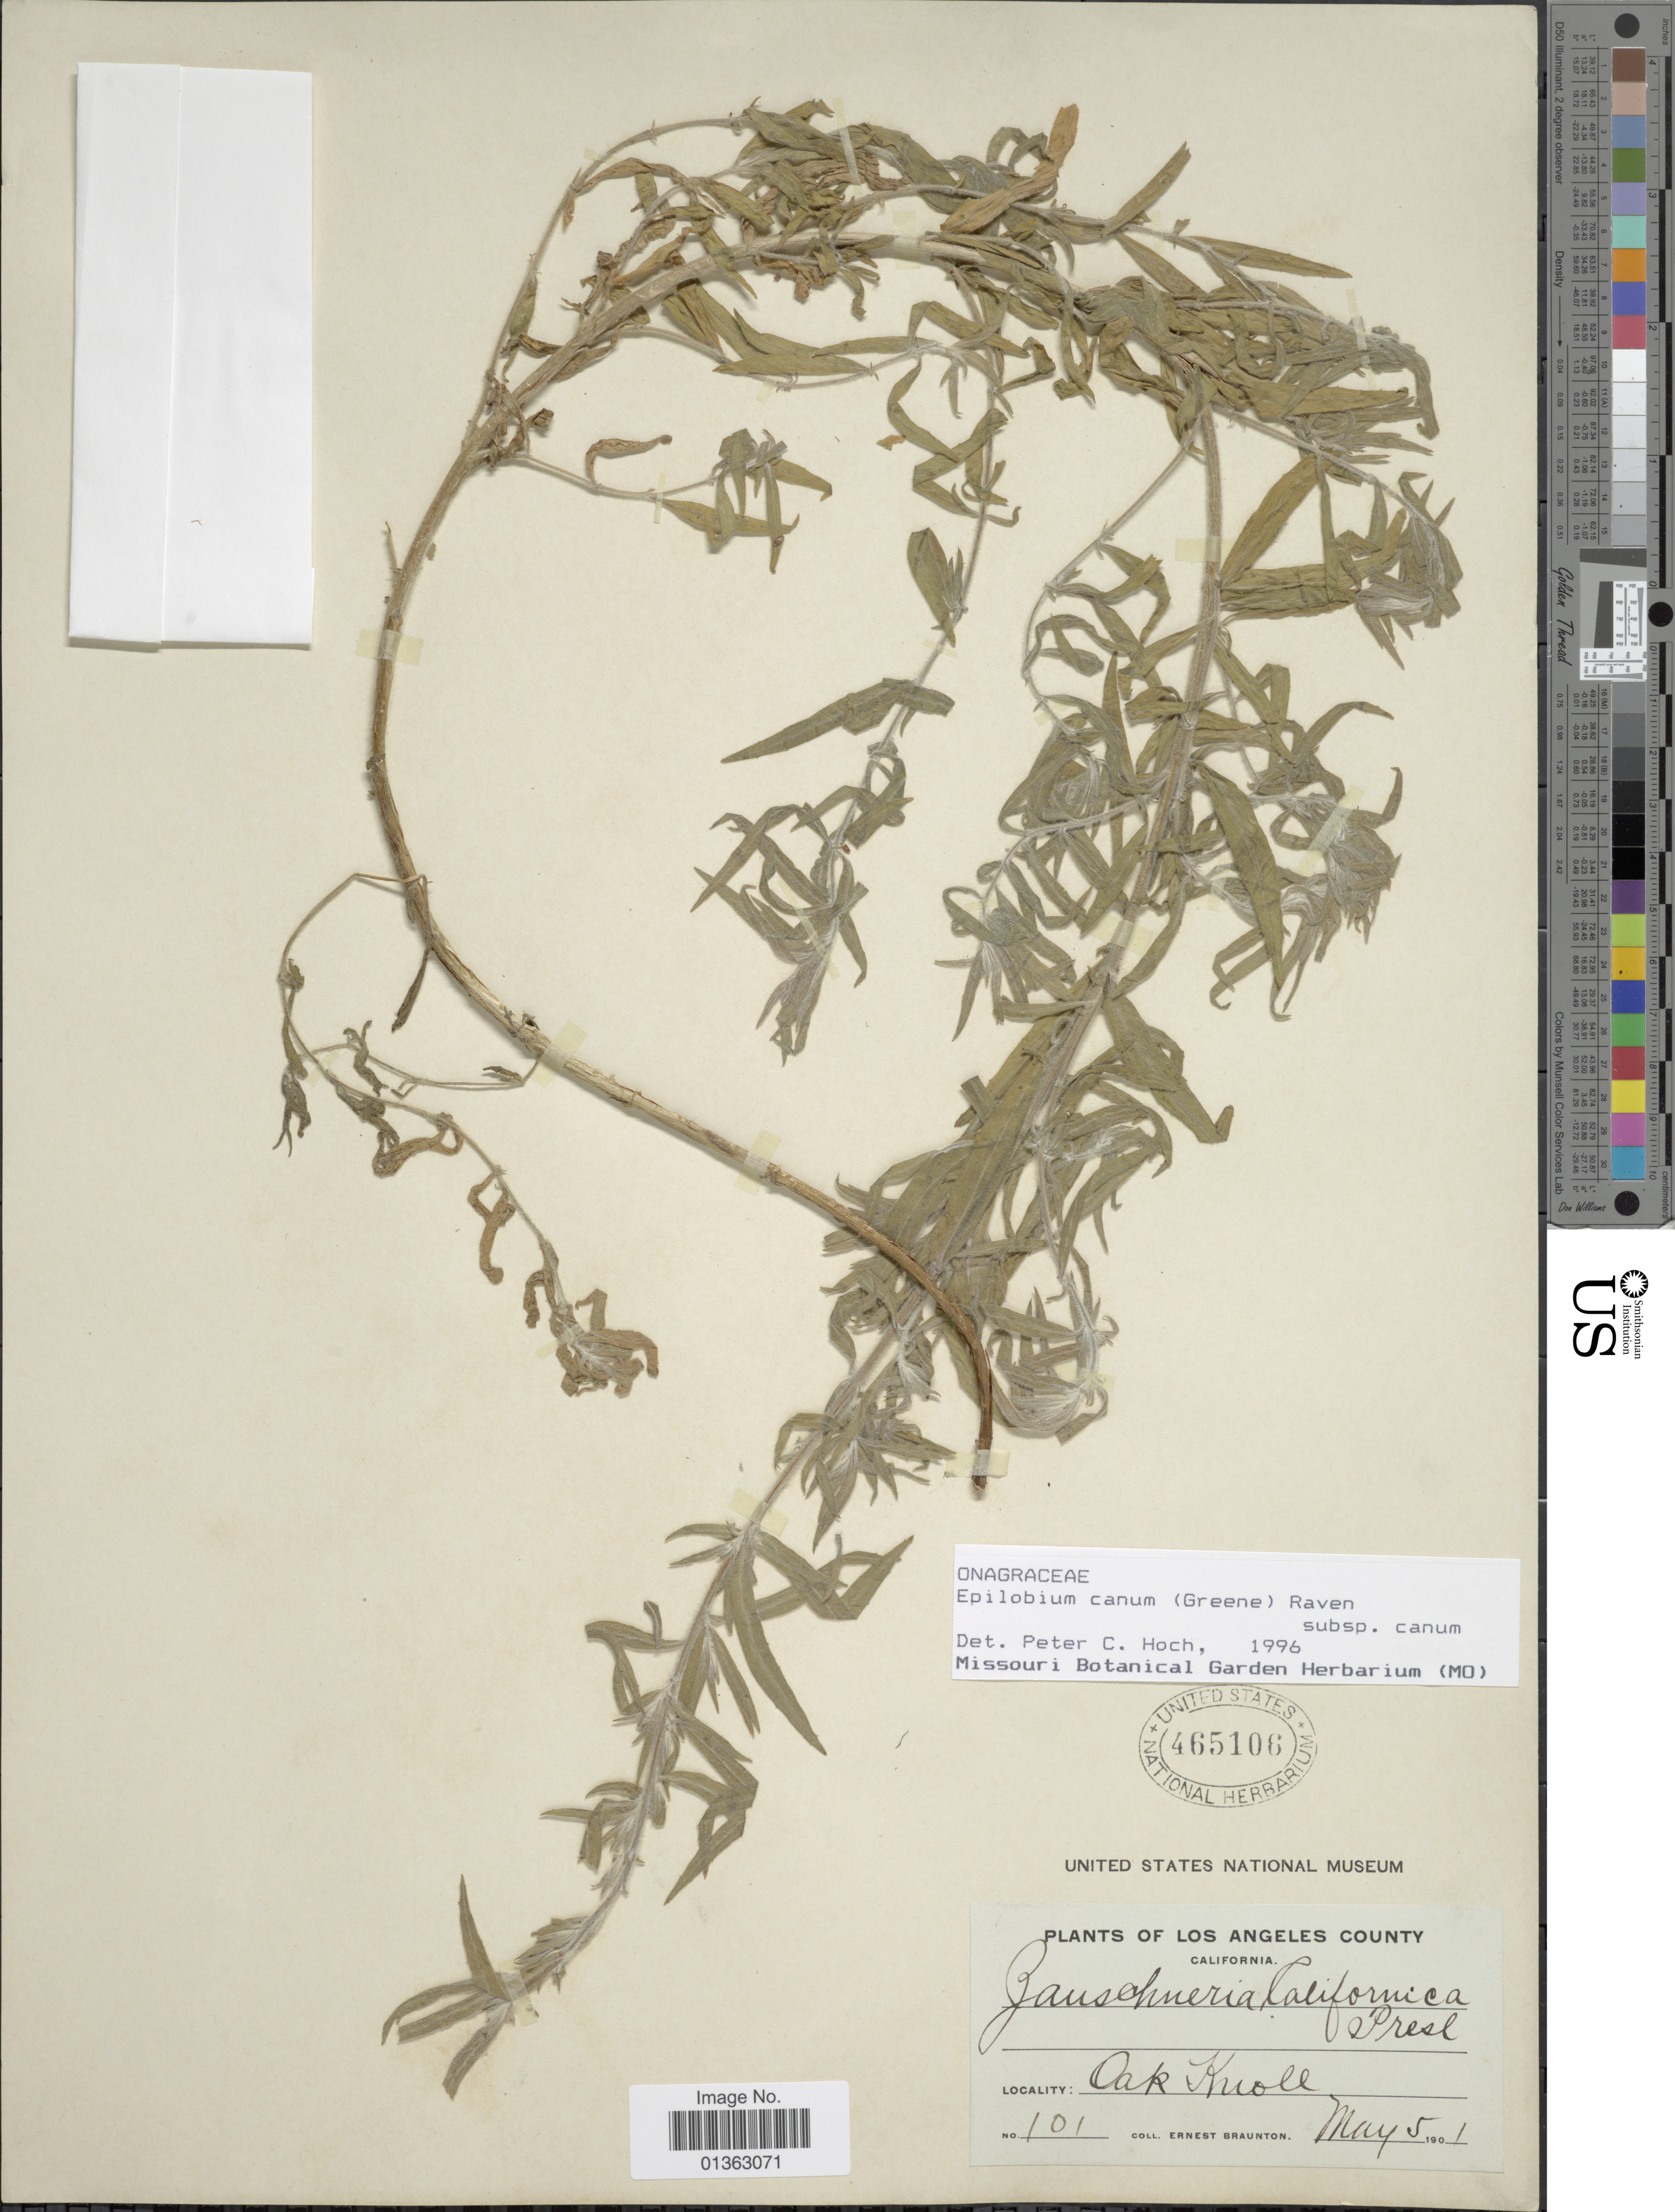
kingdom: Plantae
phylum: Tracheophyta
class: Magnoliopsida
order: Myrtales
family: Onagraceae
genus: Epilobium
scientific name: Epilobium canum subsp. canum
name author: (Greene) P.H. Raven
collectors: E. Braunton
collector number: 101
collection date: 1901-05-05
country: United States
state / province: California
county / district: Los Angeles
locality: Los Angeles County. Oak Knoll.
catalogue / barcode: US 465106